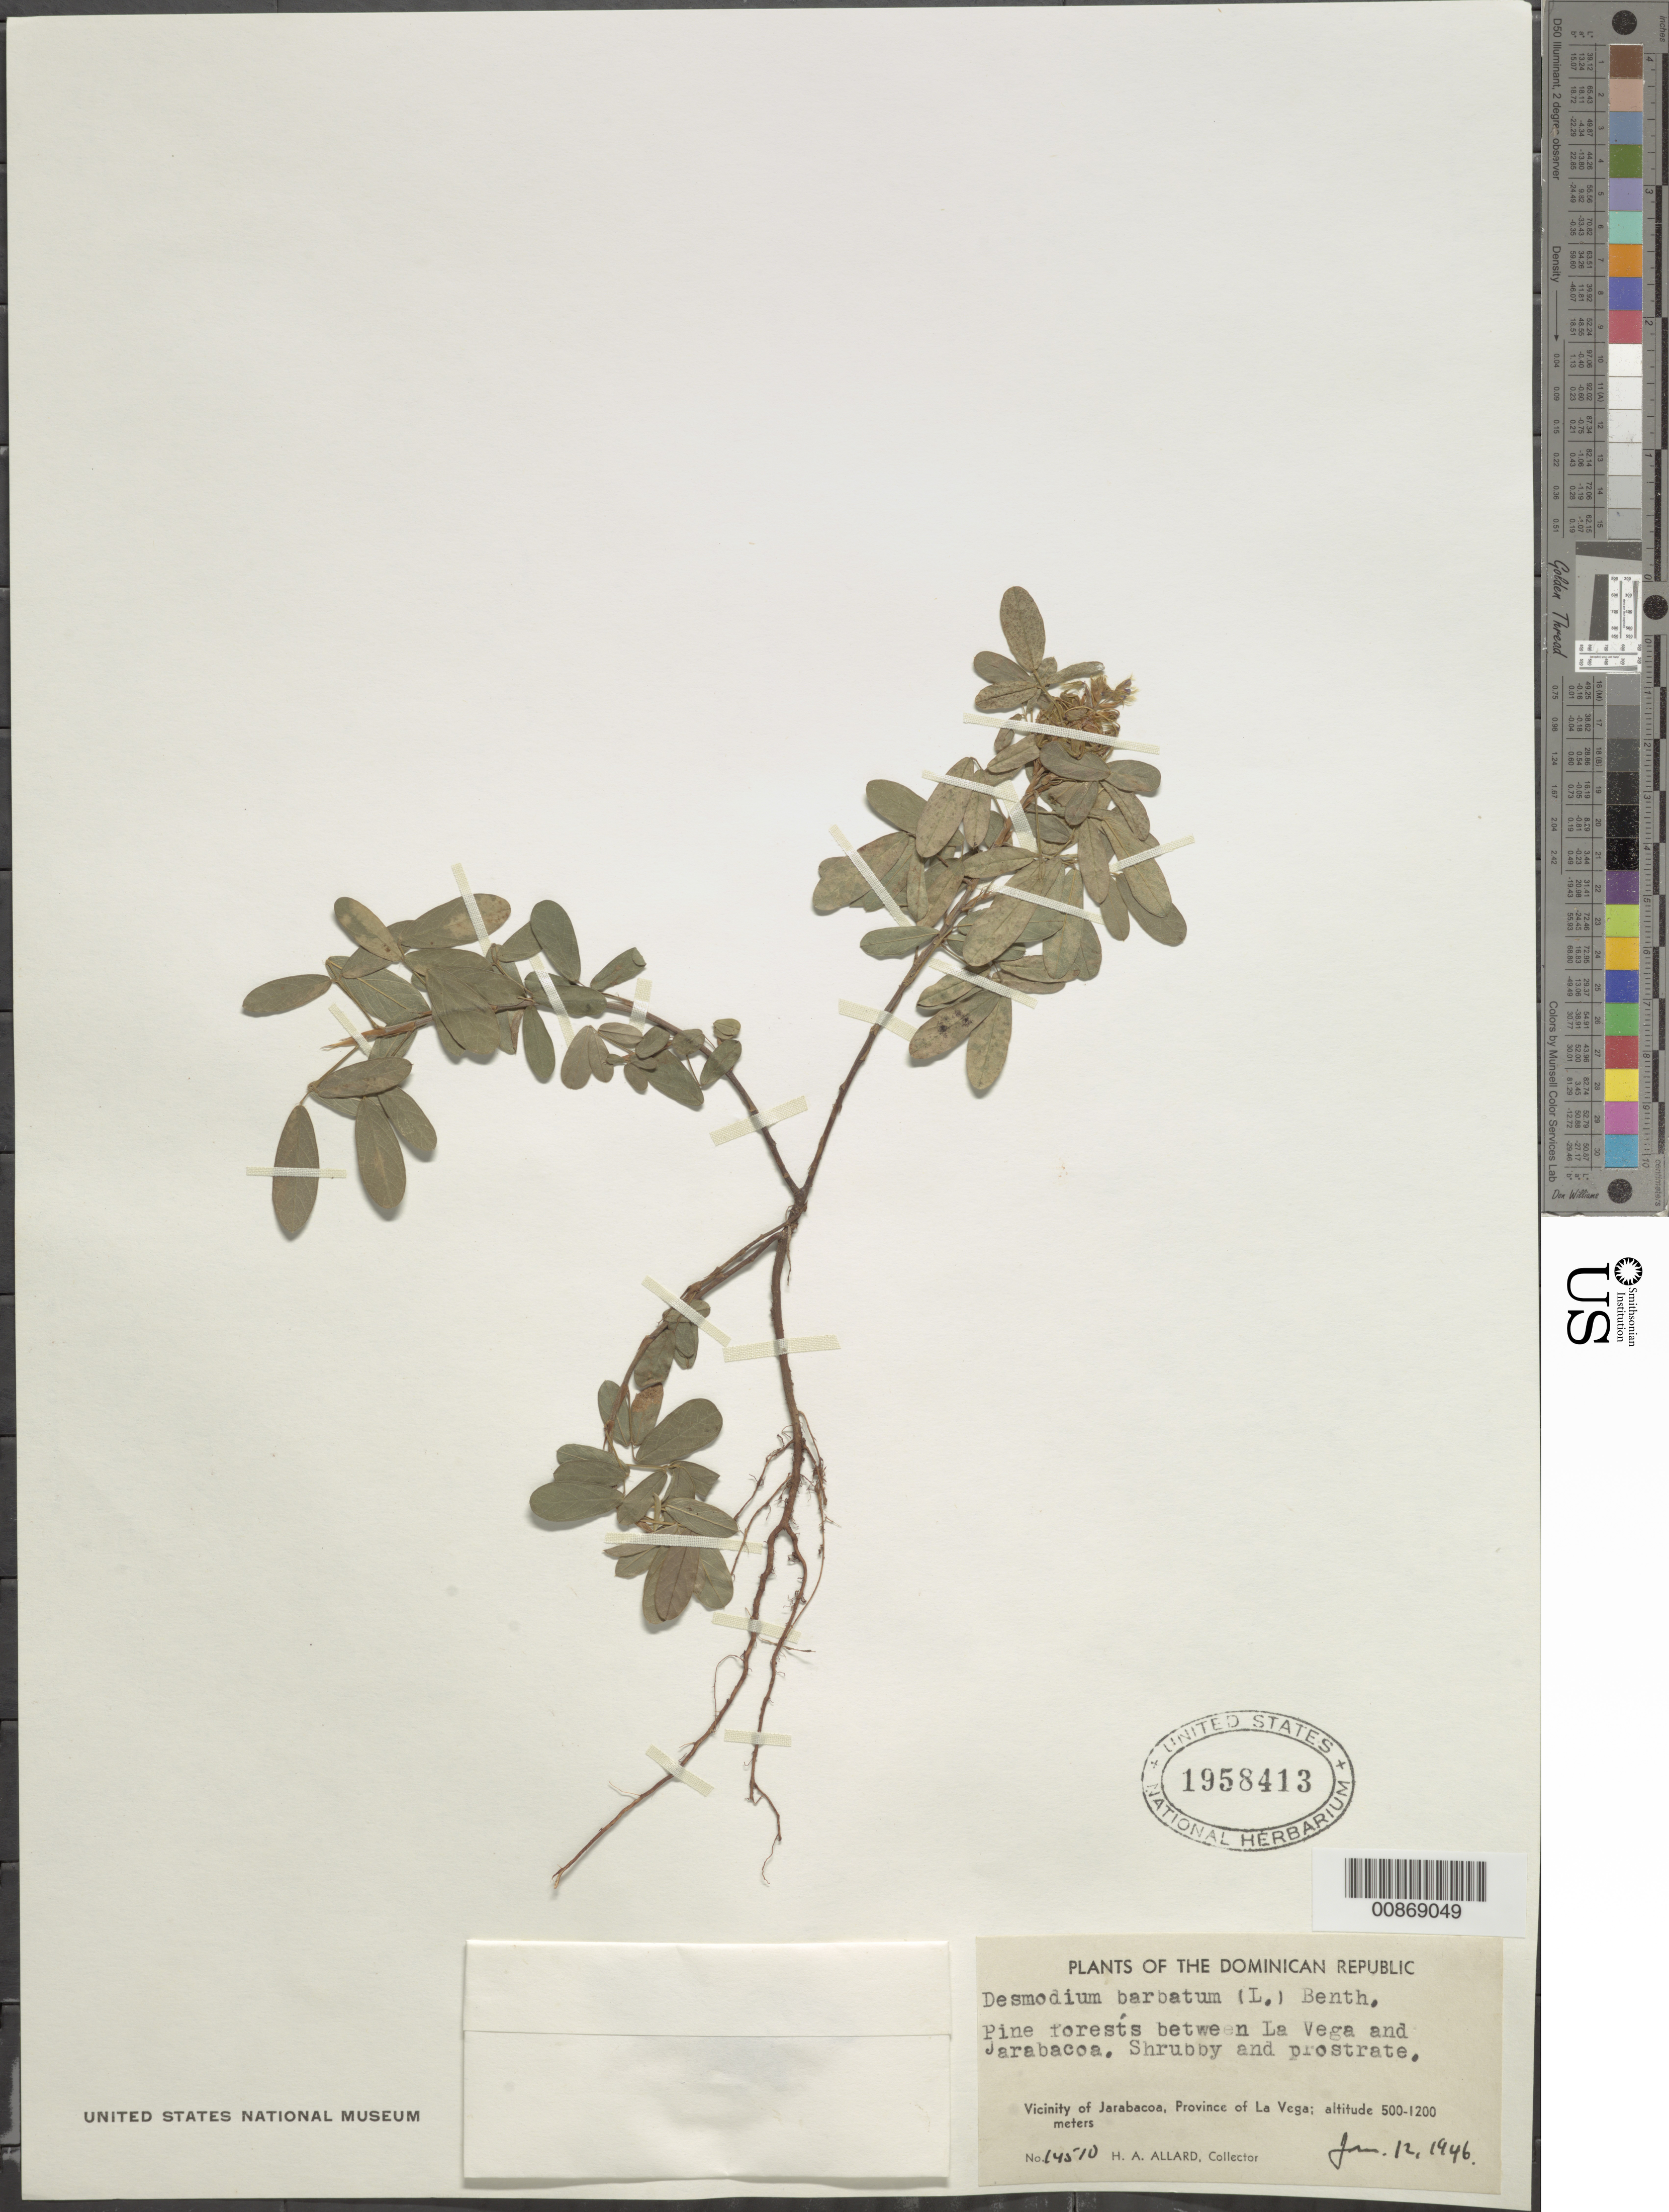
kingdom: Plantae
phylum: Tracheophyta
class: Magnoliopsida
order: Fabales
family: Fabaceae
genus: Grona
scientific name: Grona barbata var. barbata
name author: (L.) H. Ohashi & K. Ohashi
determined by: Strong, Mark T., (BOT), Smithsonian Institution - National Museum of Natural History (UNITED STATES)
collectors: H. A. Allard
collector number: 14510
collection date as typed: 12 Jan 1946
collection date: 1946-01-12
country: Dominican Republic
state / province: La Vega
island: Hispaniola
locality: Between La Vega and Jarabacoa.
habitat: Pine forests.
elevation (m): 500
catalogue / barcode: US 1958413